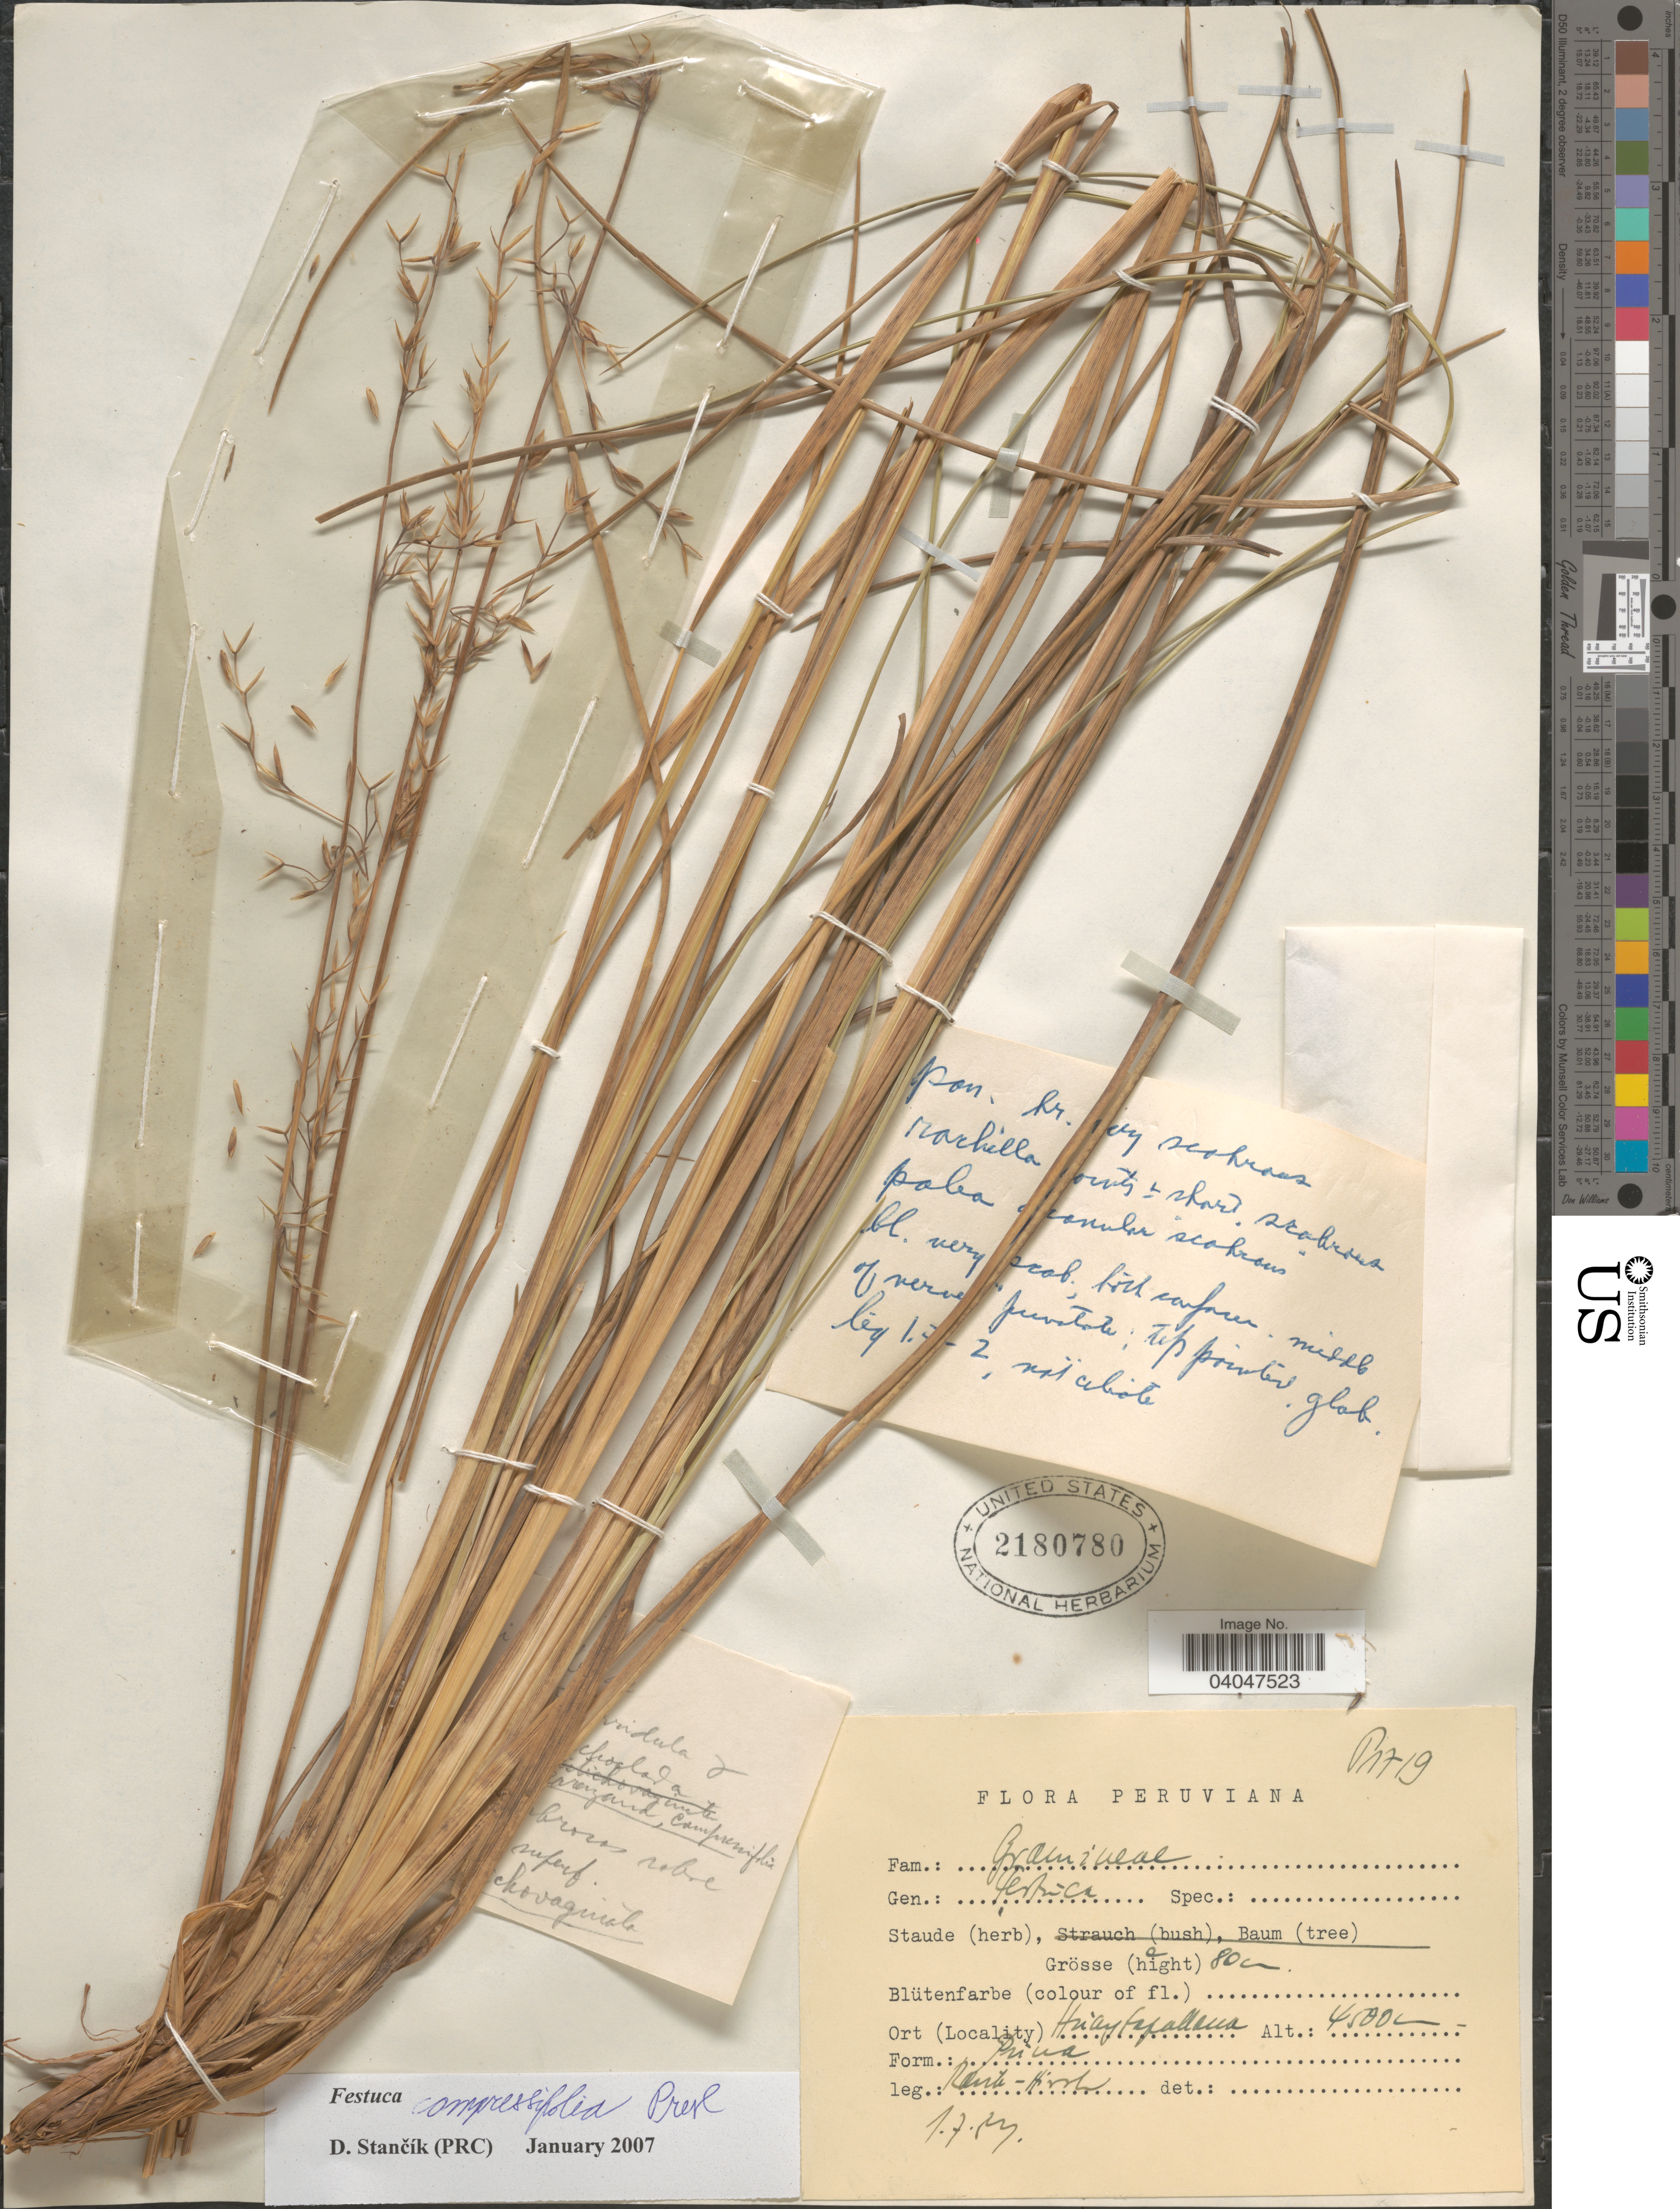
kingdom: Plantae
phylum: Tracheophyta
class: Liliopsida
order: Poales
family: Poaceae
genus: Festuca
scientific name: Festuca compressifolia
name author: J. Presl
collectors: W. Rauh & G. Hirsch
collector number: P1719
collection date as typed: Transcribed d/m/y: 1/7/54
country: Peru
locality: Huaytapallana.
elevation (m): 4500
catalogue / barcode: US 2180780